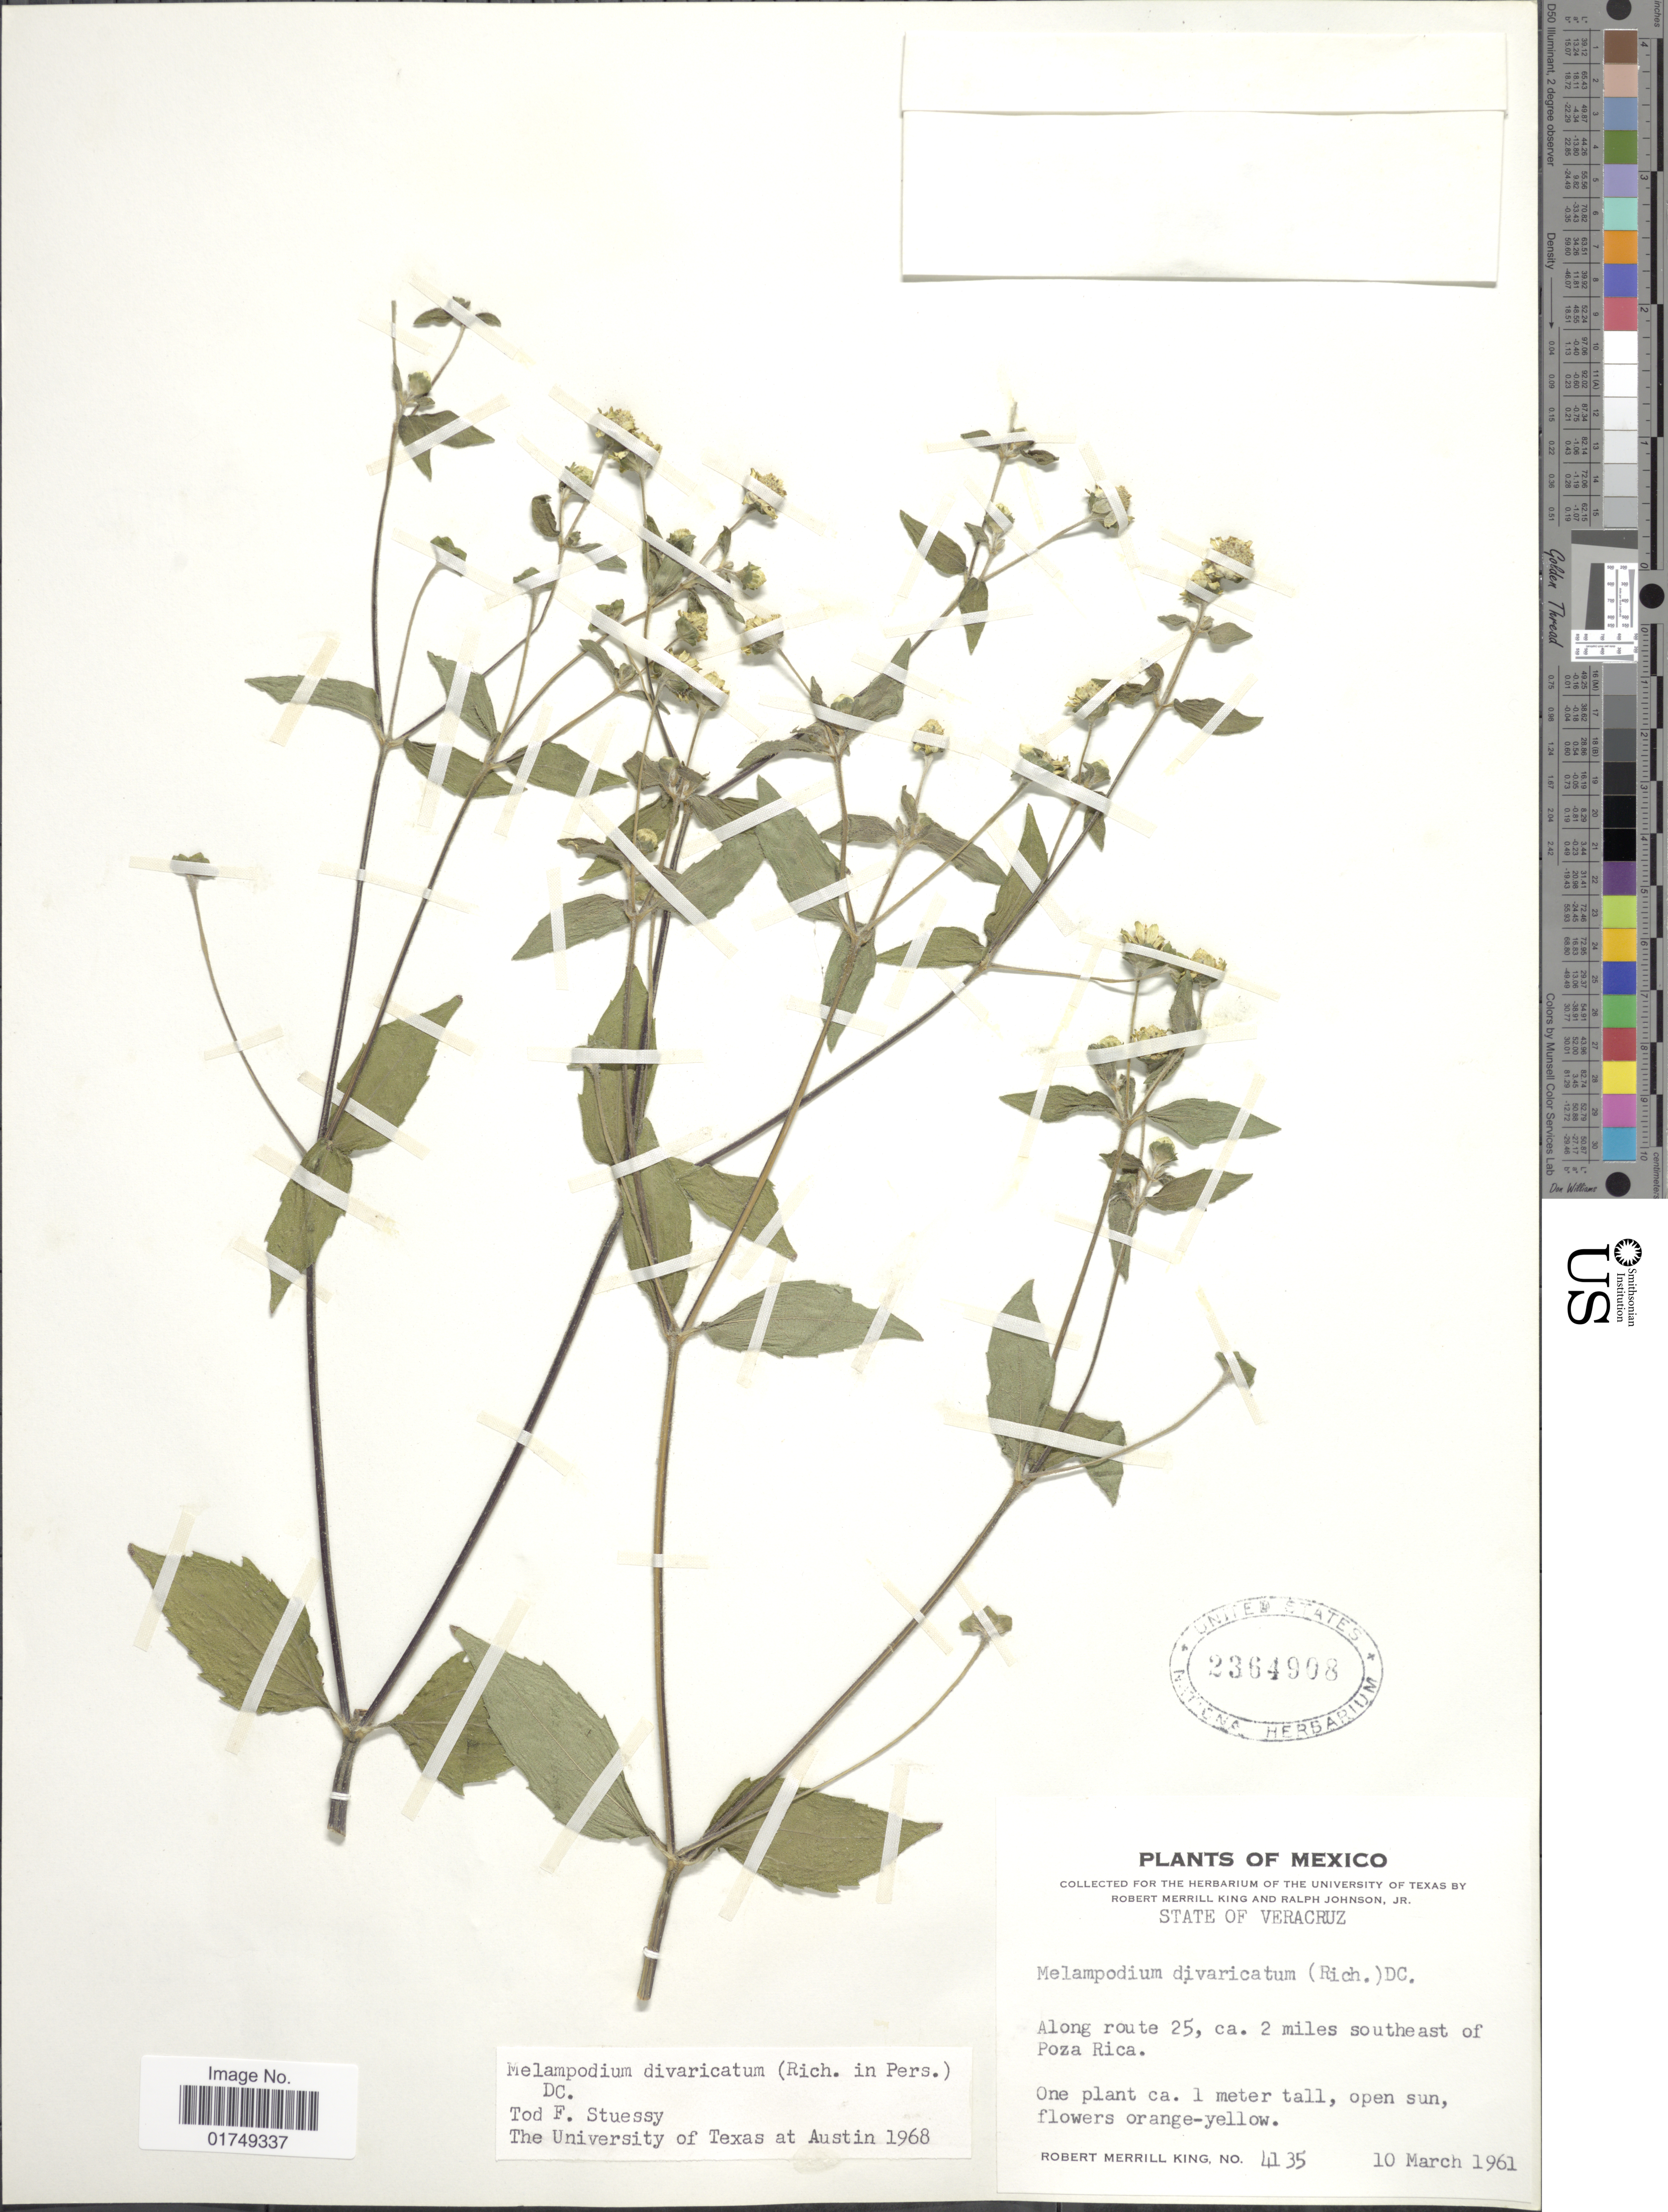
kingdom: Plantae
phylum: Tracheophyta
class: Magnoliopsida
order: Asterales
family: Asteraceae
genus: Melampodium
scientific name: Melampodium divaricatum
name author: (Rich.) DC.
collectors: R. M. King & R. Johnson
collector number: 4135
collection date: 1961-03-10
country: Mexico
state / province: Veracruz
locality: State of Veracruz, along route 25, ca 2 miles southeast of Poza Rica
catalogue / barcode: US 2364908